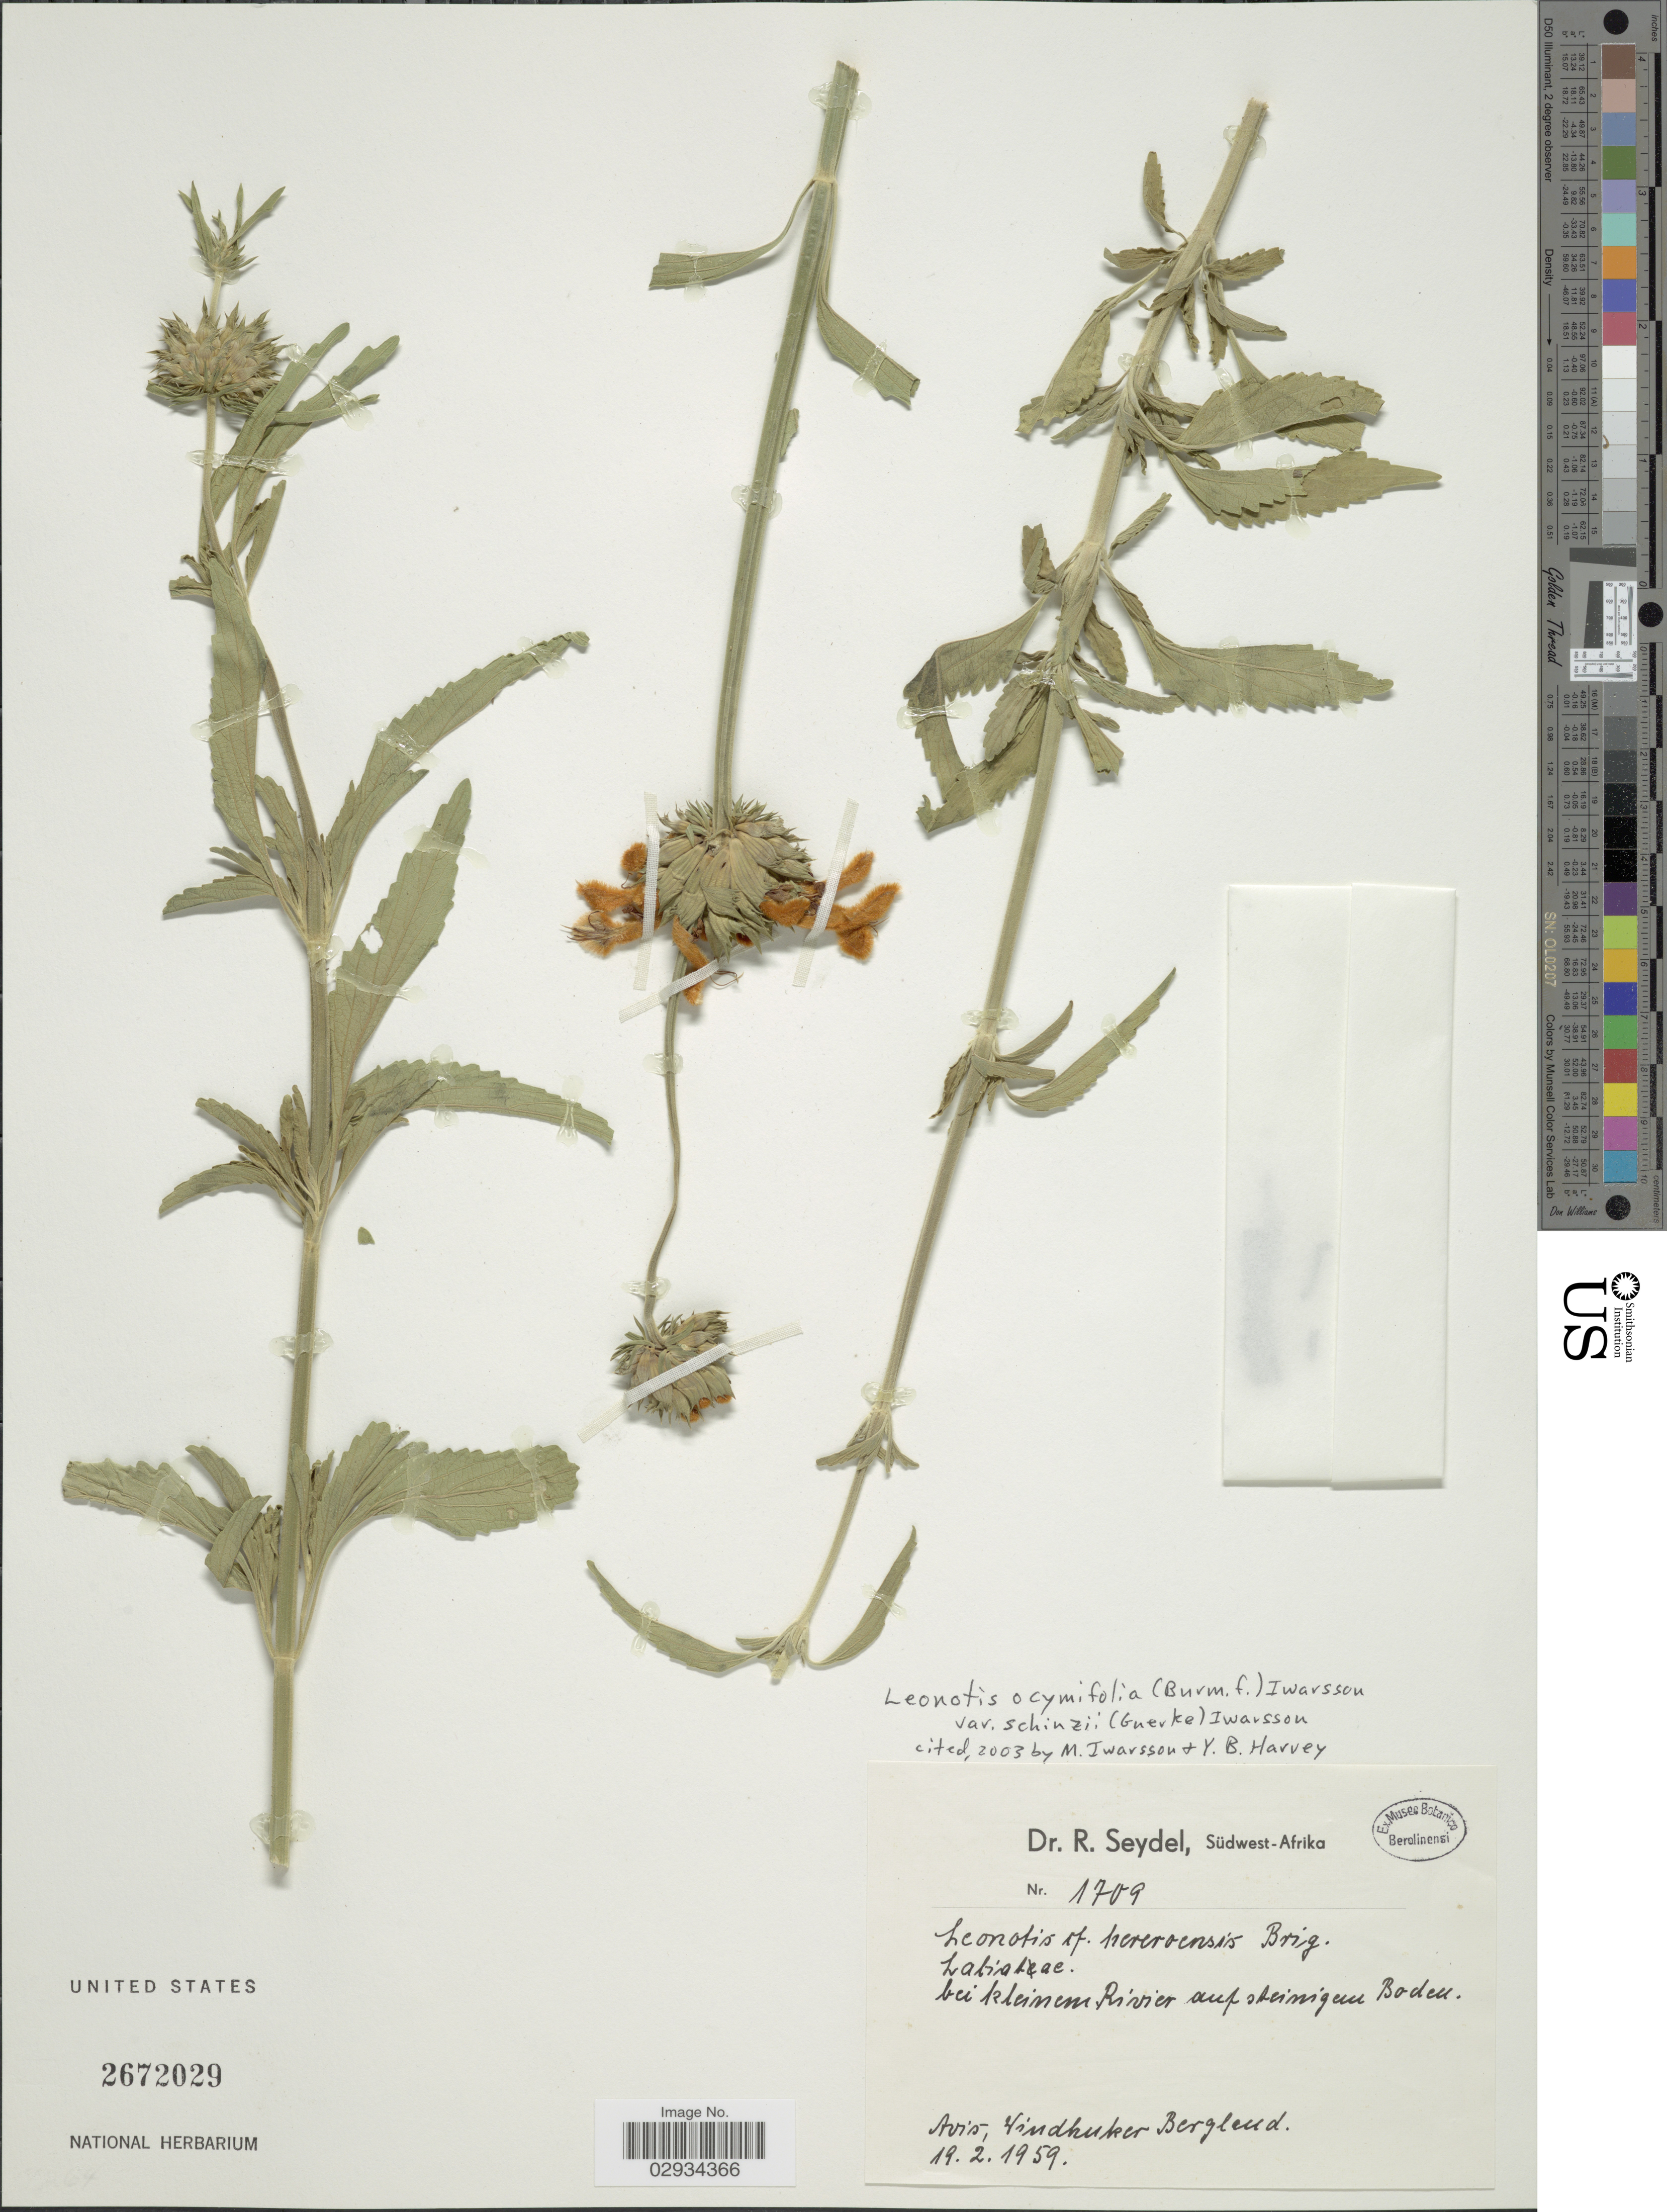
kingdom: Plantae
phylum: Tracheophyta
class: Magnoliopsida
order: Lamiales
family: Lamiaceae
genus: Leonotis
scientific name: Leonotis ocymifolia var. schinzii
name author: (Gürke) Iwarsson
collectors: R. Seydel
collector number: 1709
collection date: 1959-02-19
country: Namibia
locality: Südwest-Afrika. Avis-, Windhuker Bergland.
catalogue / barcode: US 2672029